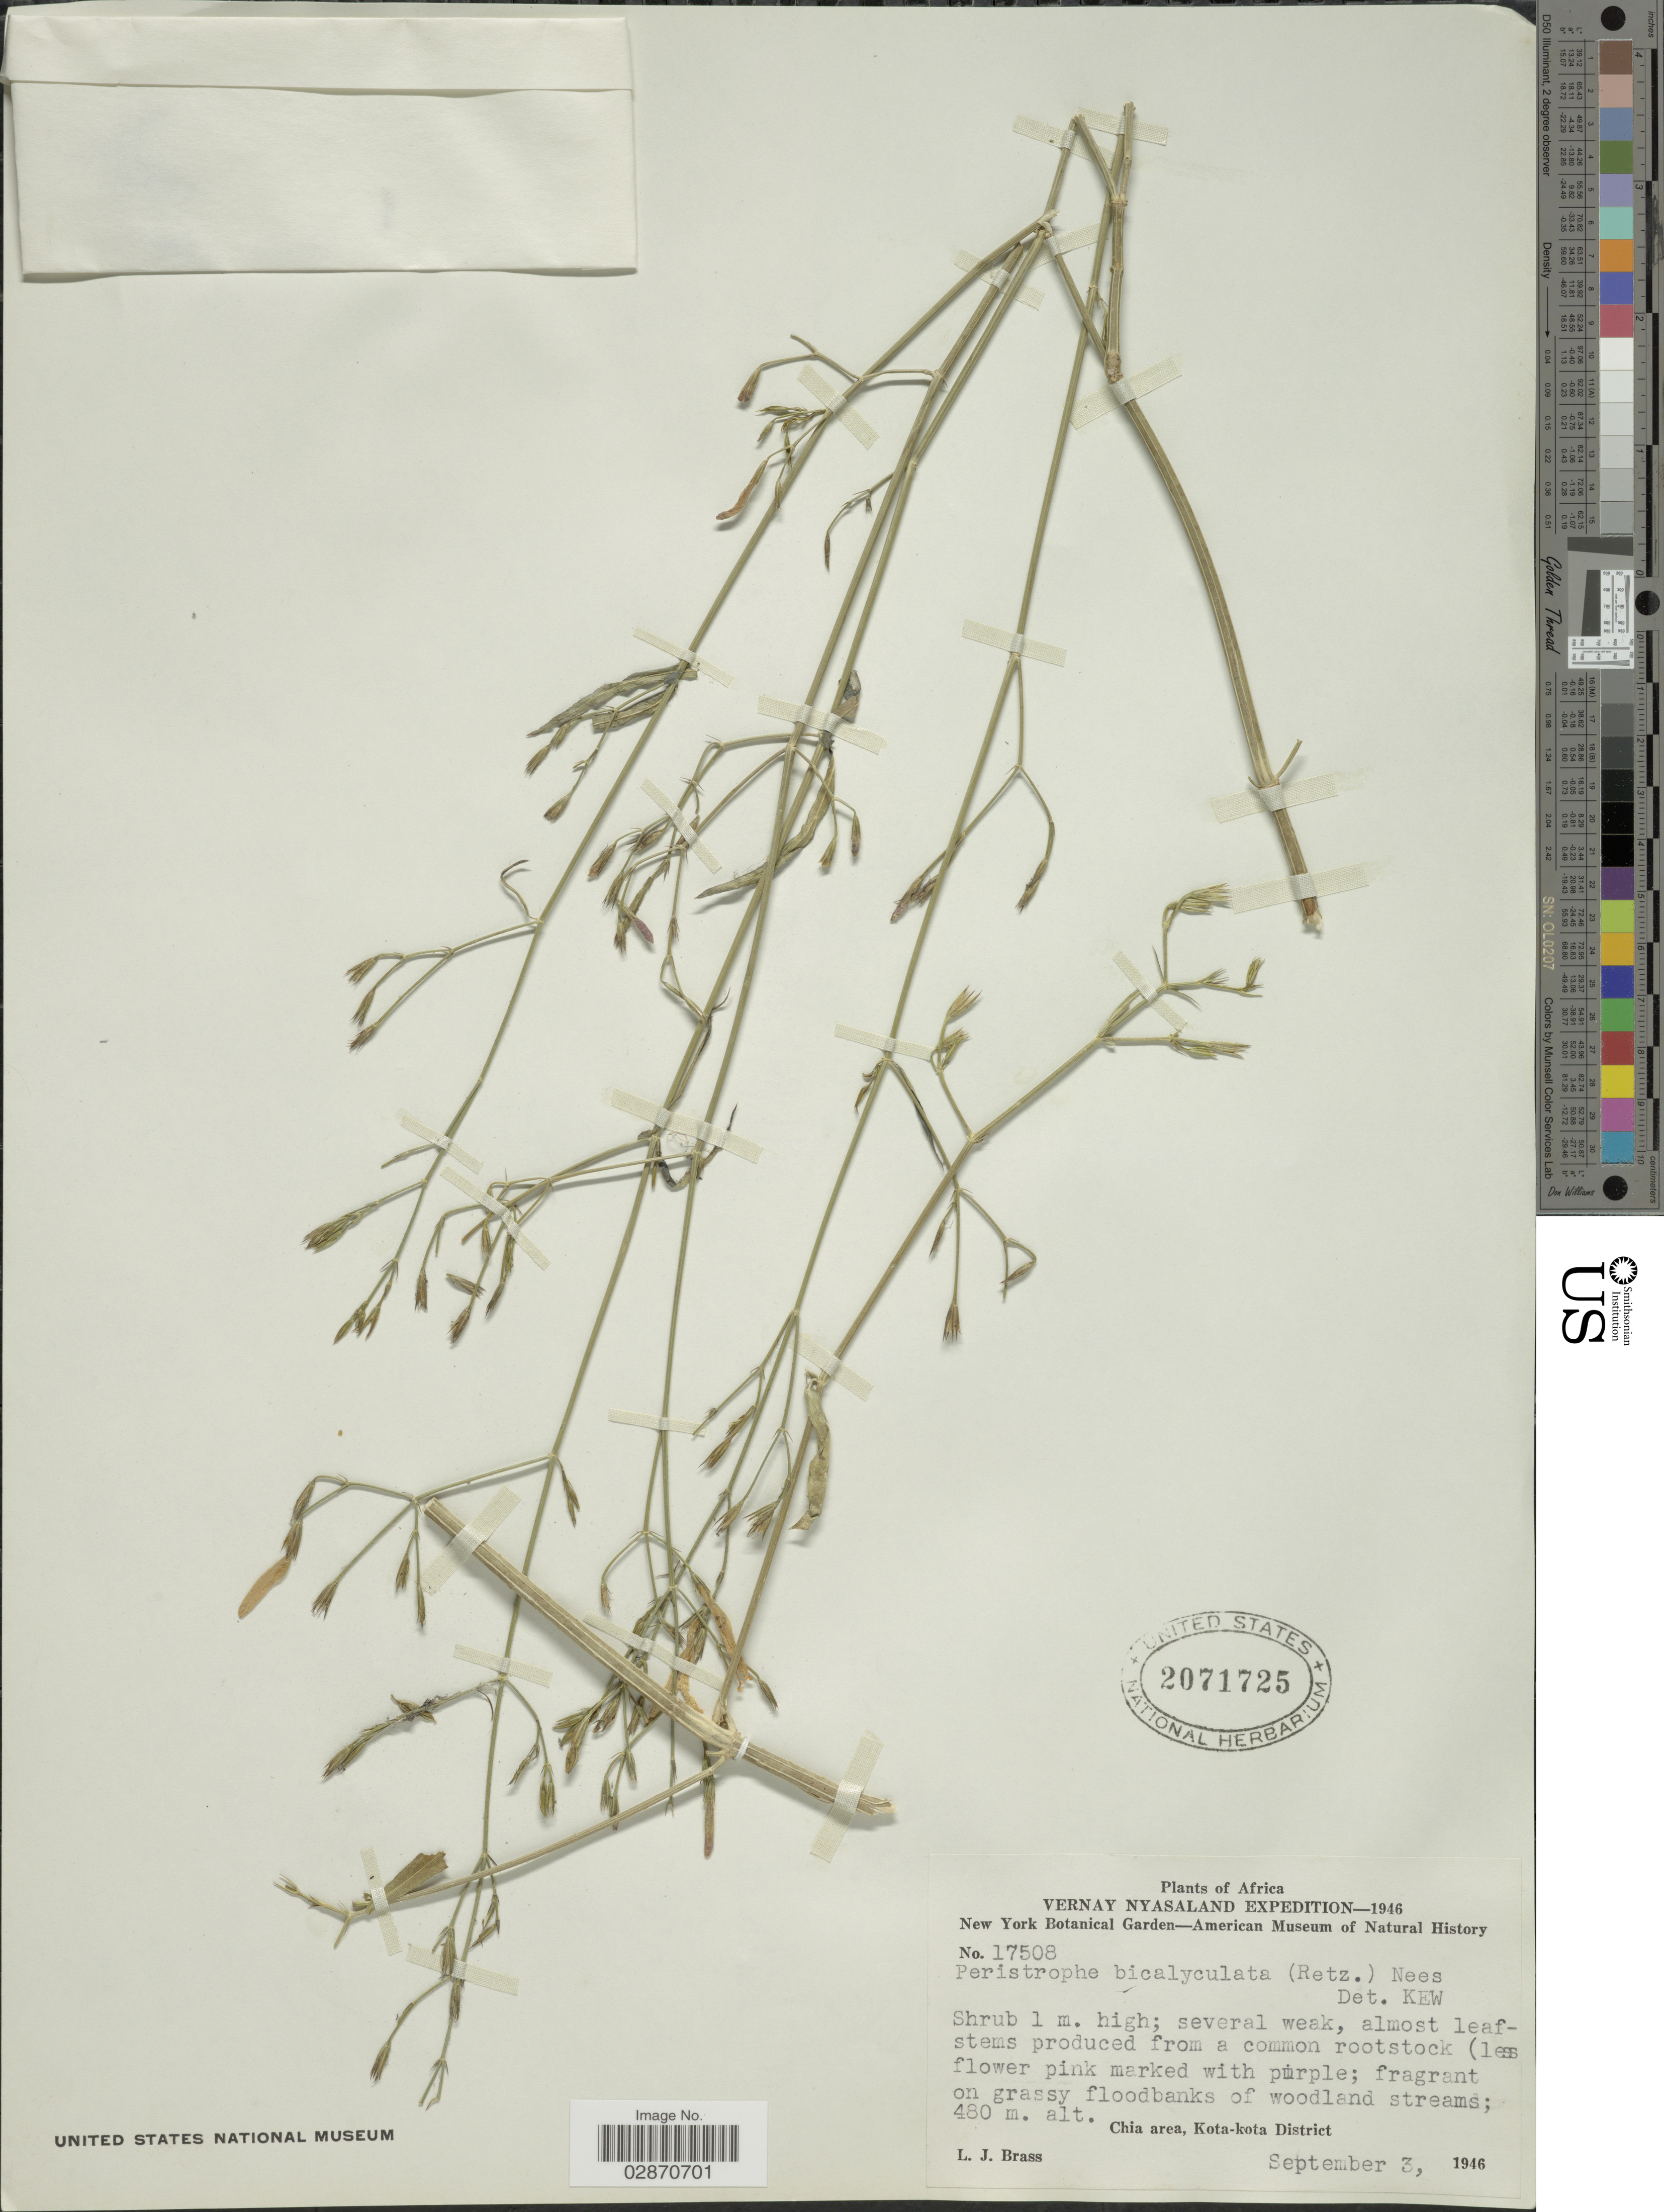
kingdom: Plantae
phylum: Tracheophyta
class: Magnoliopsida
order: Lamiales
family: Acanthaceae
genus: Peristrophe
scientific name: Peristrophe paniculata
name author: (Forssk.) Brummitt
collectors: L. J. Brass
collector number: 17508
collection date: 1946-09-03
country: Malawi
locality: Verny Nyasaland. Chia area, Kota-kota District.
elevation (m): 480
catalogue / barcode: US 2071725